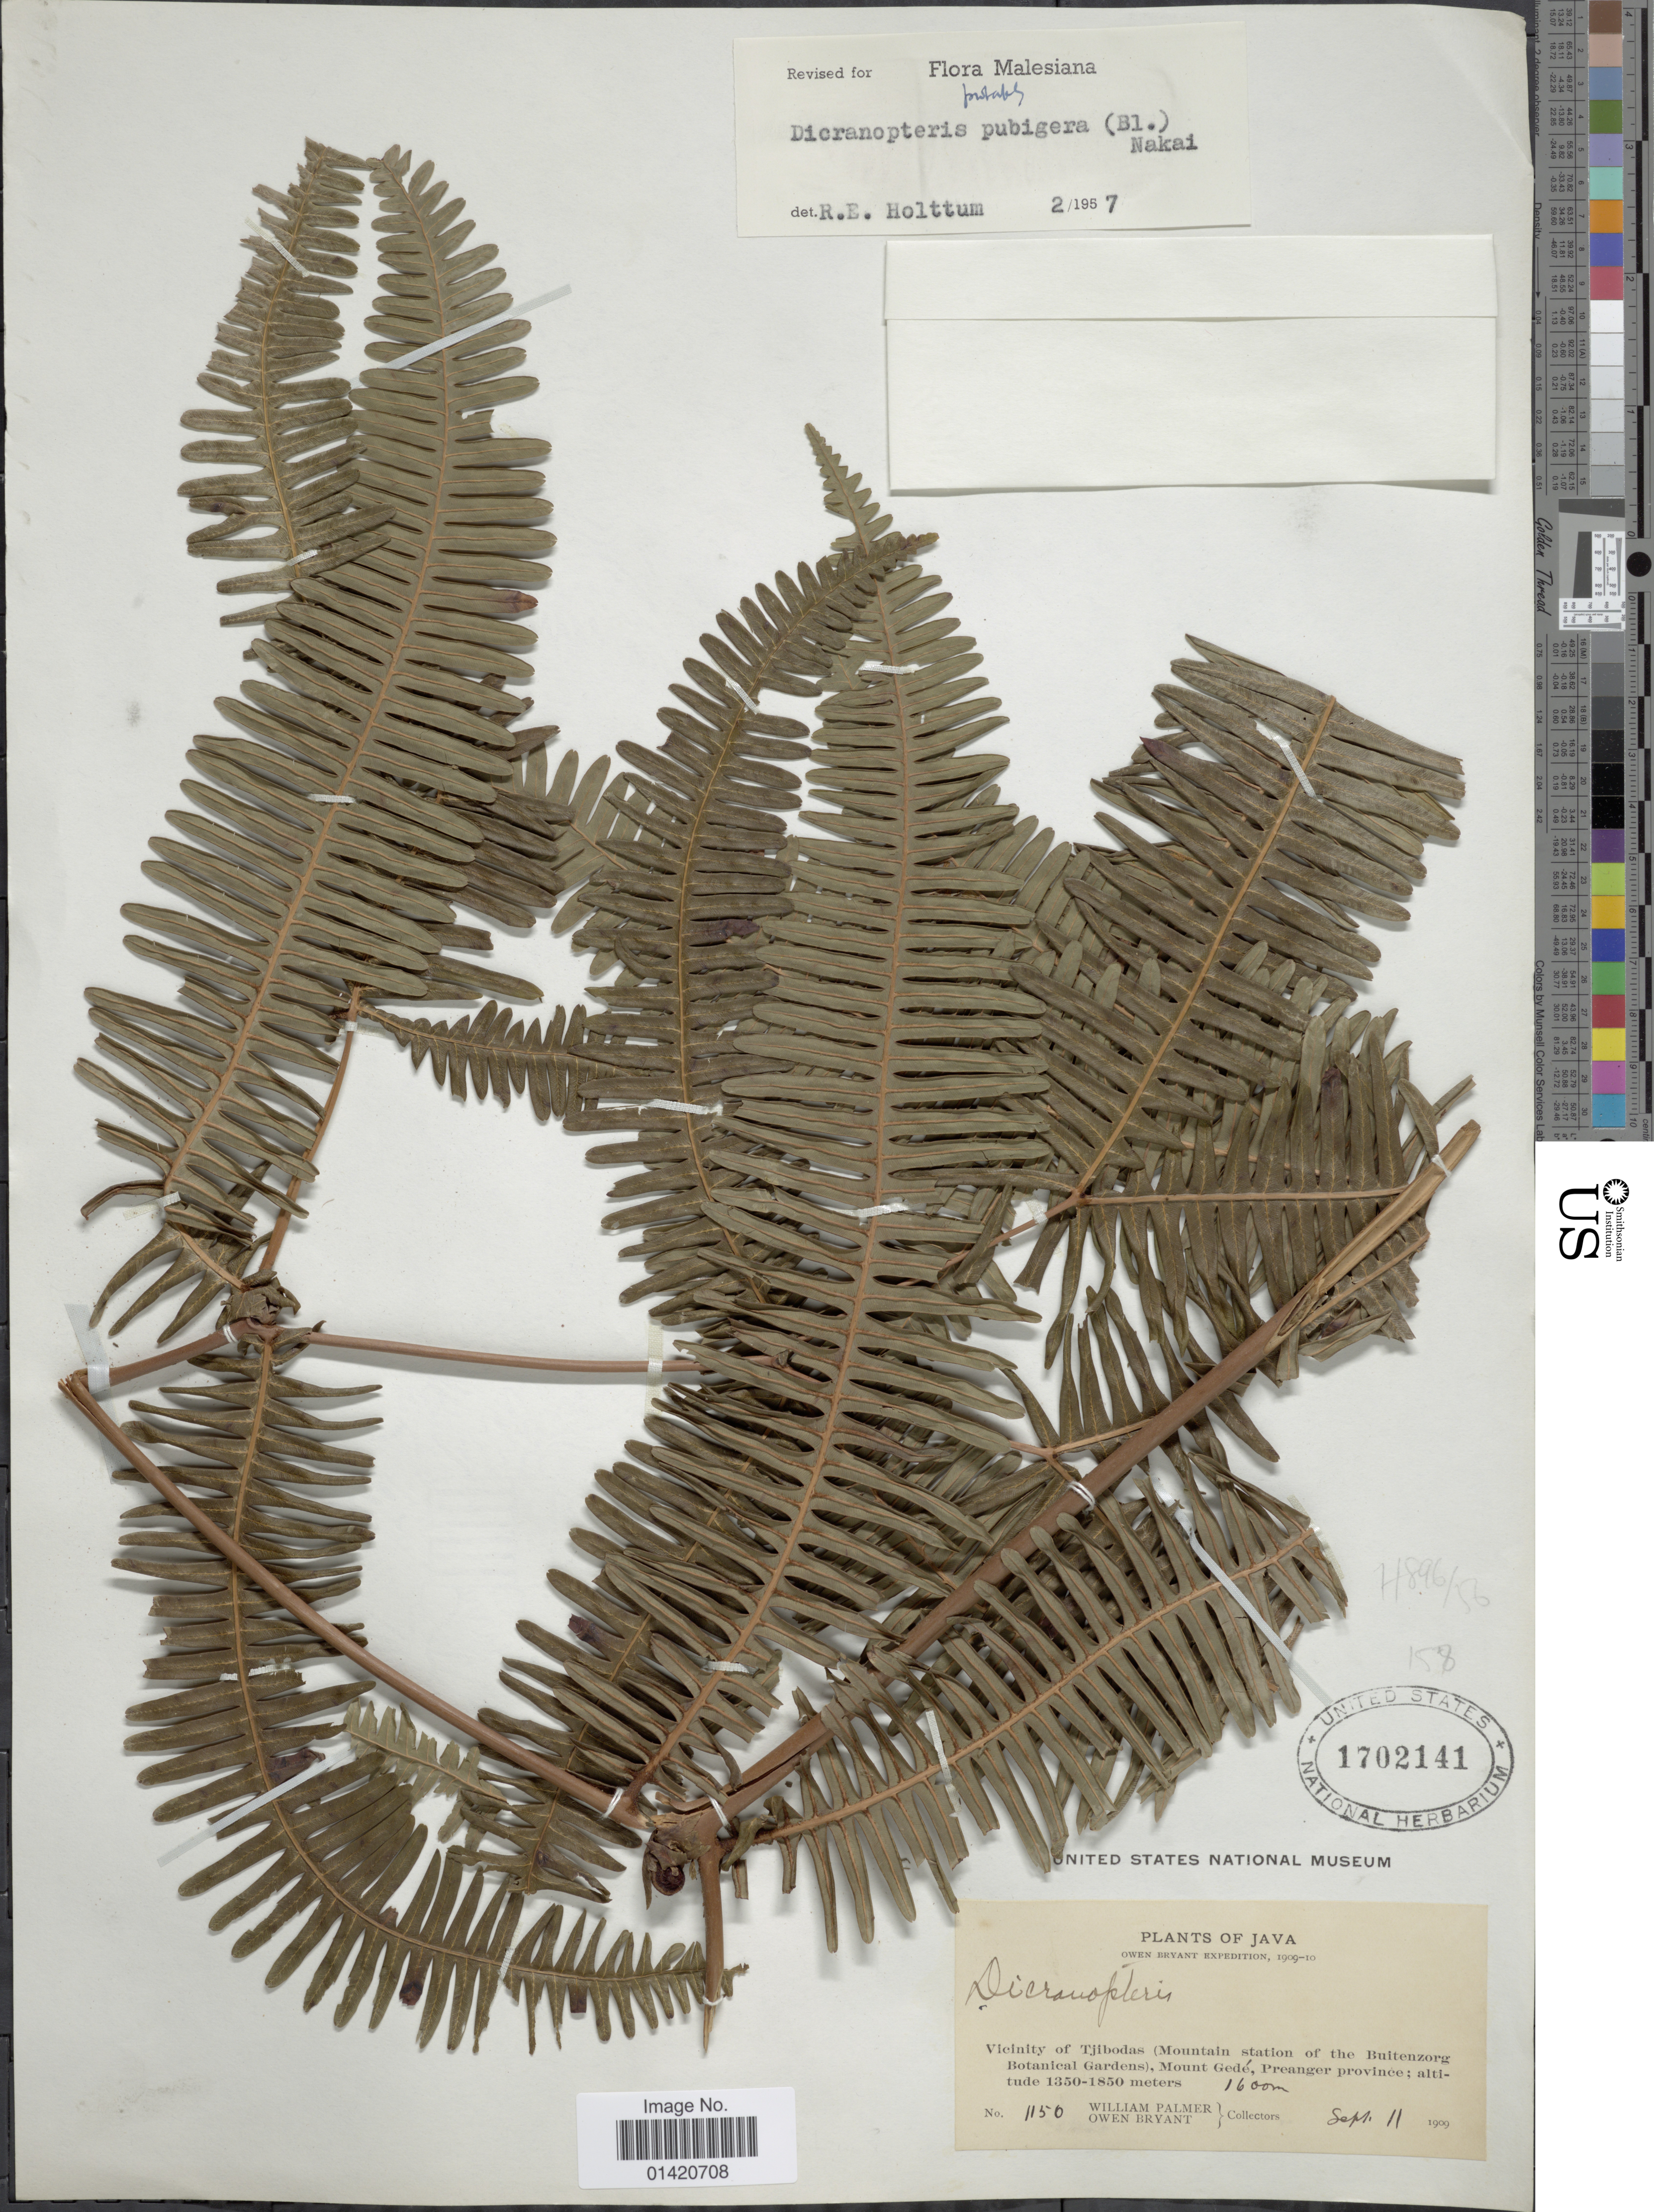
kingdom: Plantae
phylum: Tracheophyta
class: Polypodiopsida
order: Gleicheniales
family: Gleicheniaceae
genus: Dicranopteris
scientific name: Dicranopteris pubigera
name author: (Blume) Nakai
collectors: W. Palmer & O. Bryant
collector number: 1150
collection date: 1909-09-11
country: Indonesia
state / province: Java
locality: Vicinity of Tjibodas (Mountain station of the Buitenzorg Botanical Gardens), Mount Gedé, Preanger province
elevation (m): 1350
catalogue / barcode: US 1702141